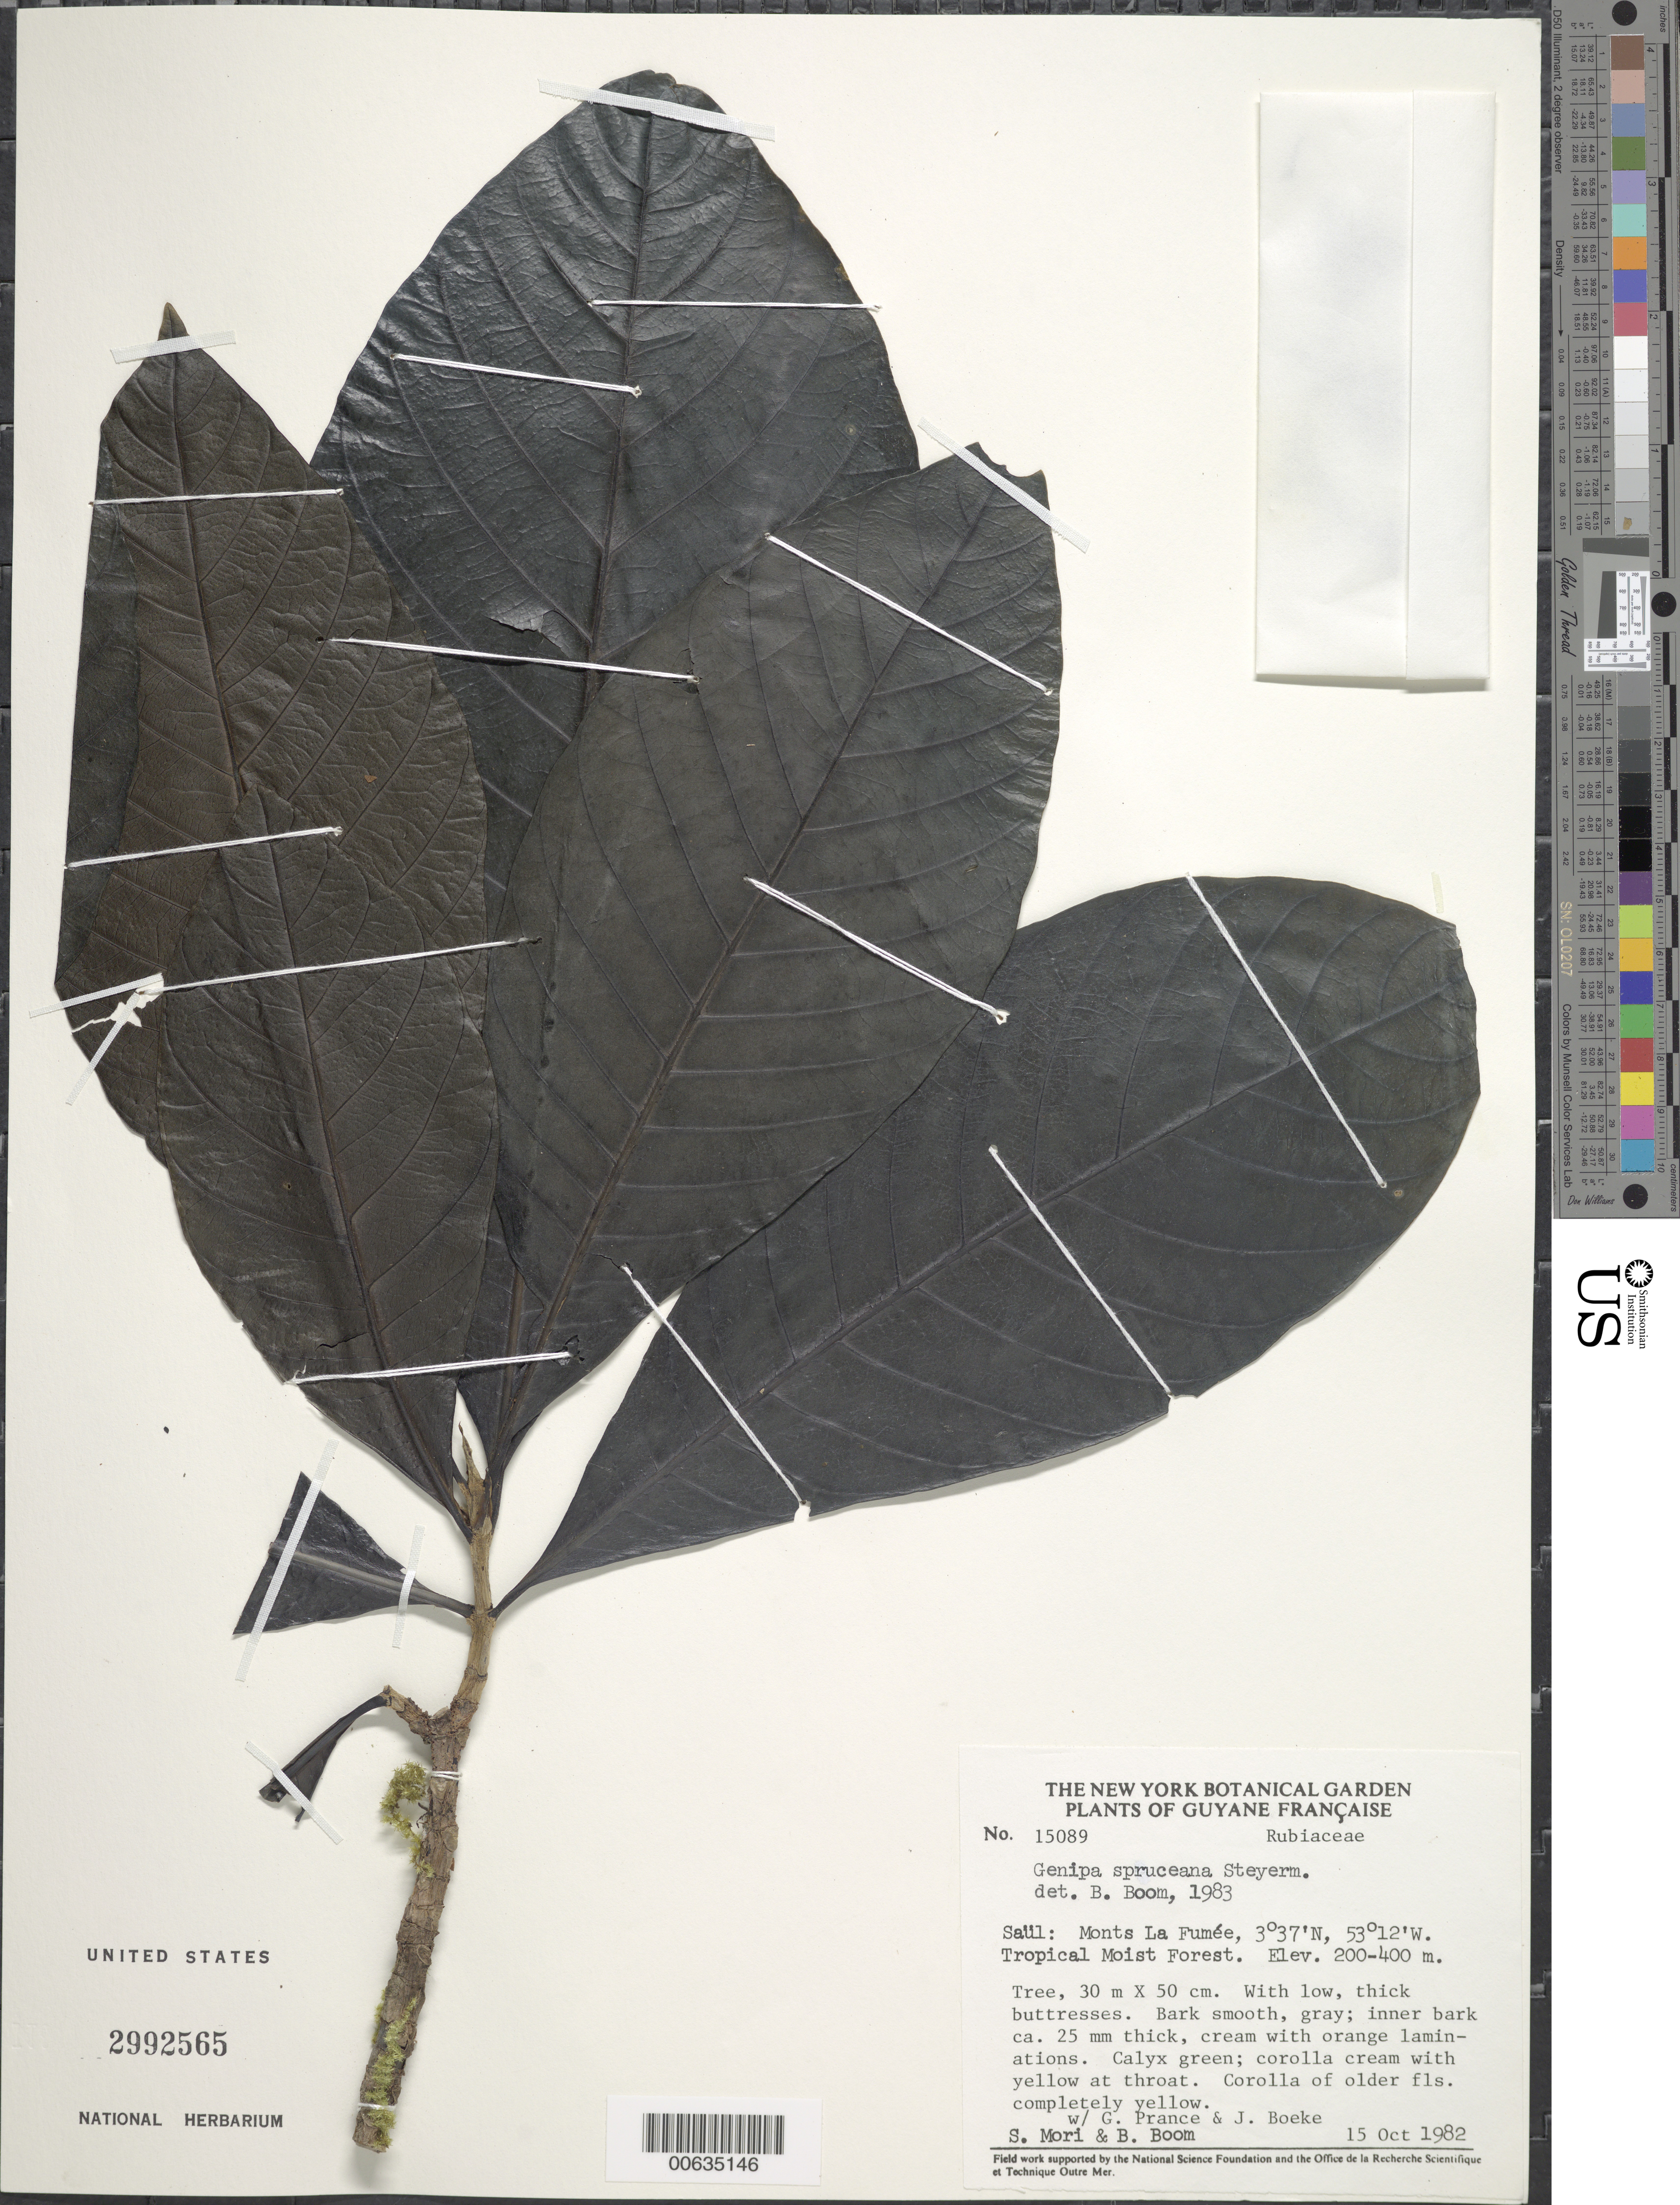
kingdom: Plantae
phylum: Tracheophyta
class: Magnoliopsida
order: Gentianales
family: Rubiaceae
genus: Genipa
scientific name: Genipa spruceana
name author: Steyerm.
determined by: Boom, B. M.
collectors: S. Mori et al.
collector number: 15089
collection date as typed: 15-Oct-82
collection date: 1982-10-15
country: French Guiana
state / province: Saint-Laurent-du-Maroni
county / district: Saül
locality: Saül, Monts La Fumée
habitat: Tropical moist forest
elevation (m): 200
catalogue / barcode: US 2992565